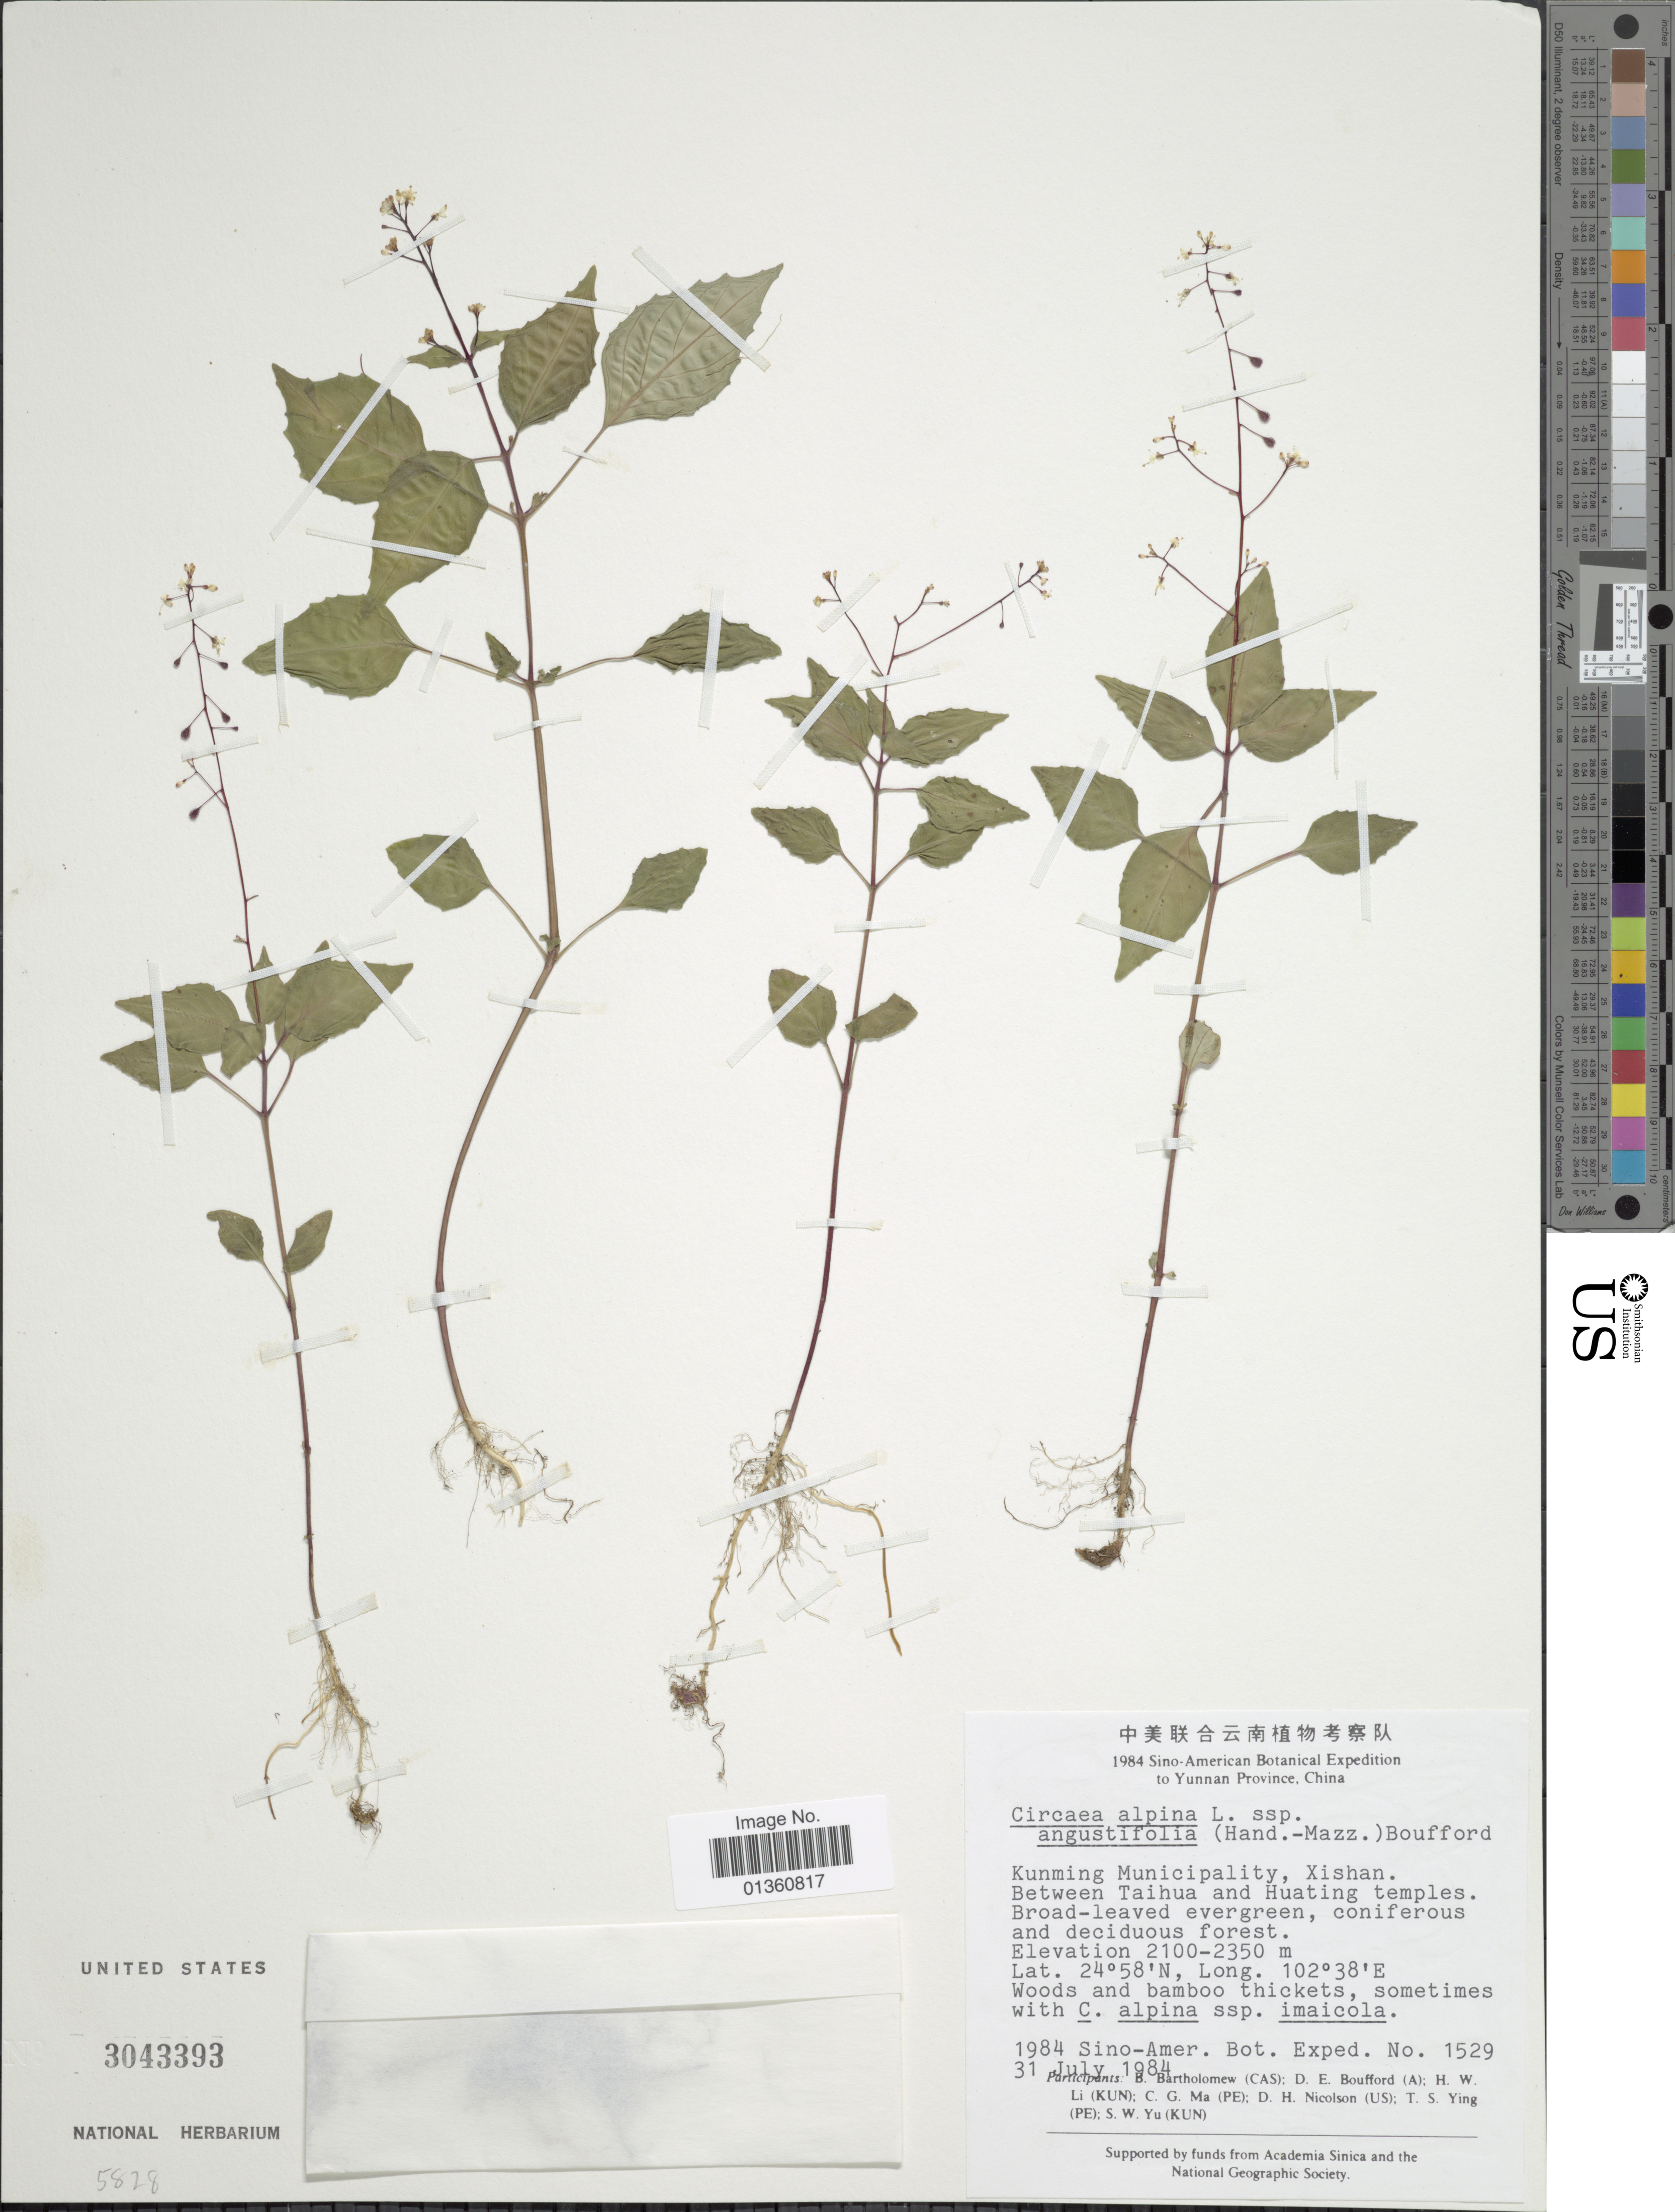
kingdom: Plantae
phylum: Tracheophyta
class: Magnoliopsida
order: Myrtales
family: Onagraceae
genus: Circaea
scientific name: Circaea alpina subsp. angustifolia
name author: (Hand.-Mazz.) Boufford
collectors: Sino-Amer. Bot. Exped. 1984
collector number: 1529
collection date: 1984-07-31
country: China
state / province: Yunnan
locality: Kunming Municipality, Xishan. Between Taihua and Huating temples.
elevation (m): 2100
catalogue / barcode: US 3043393